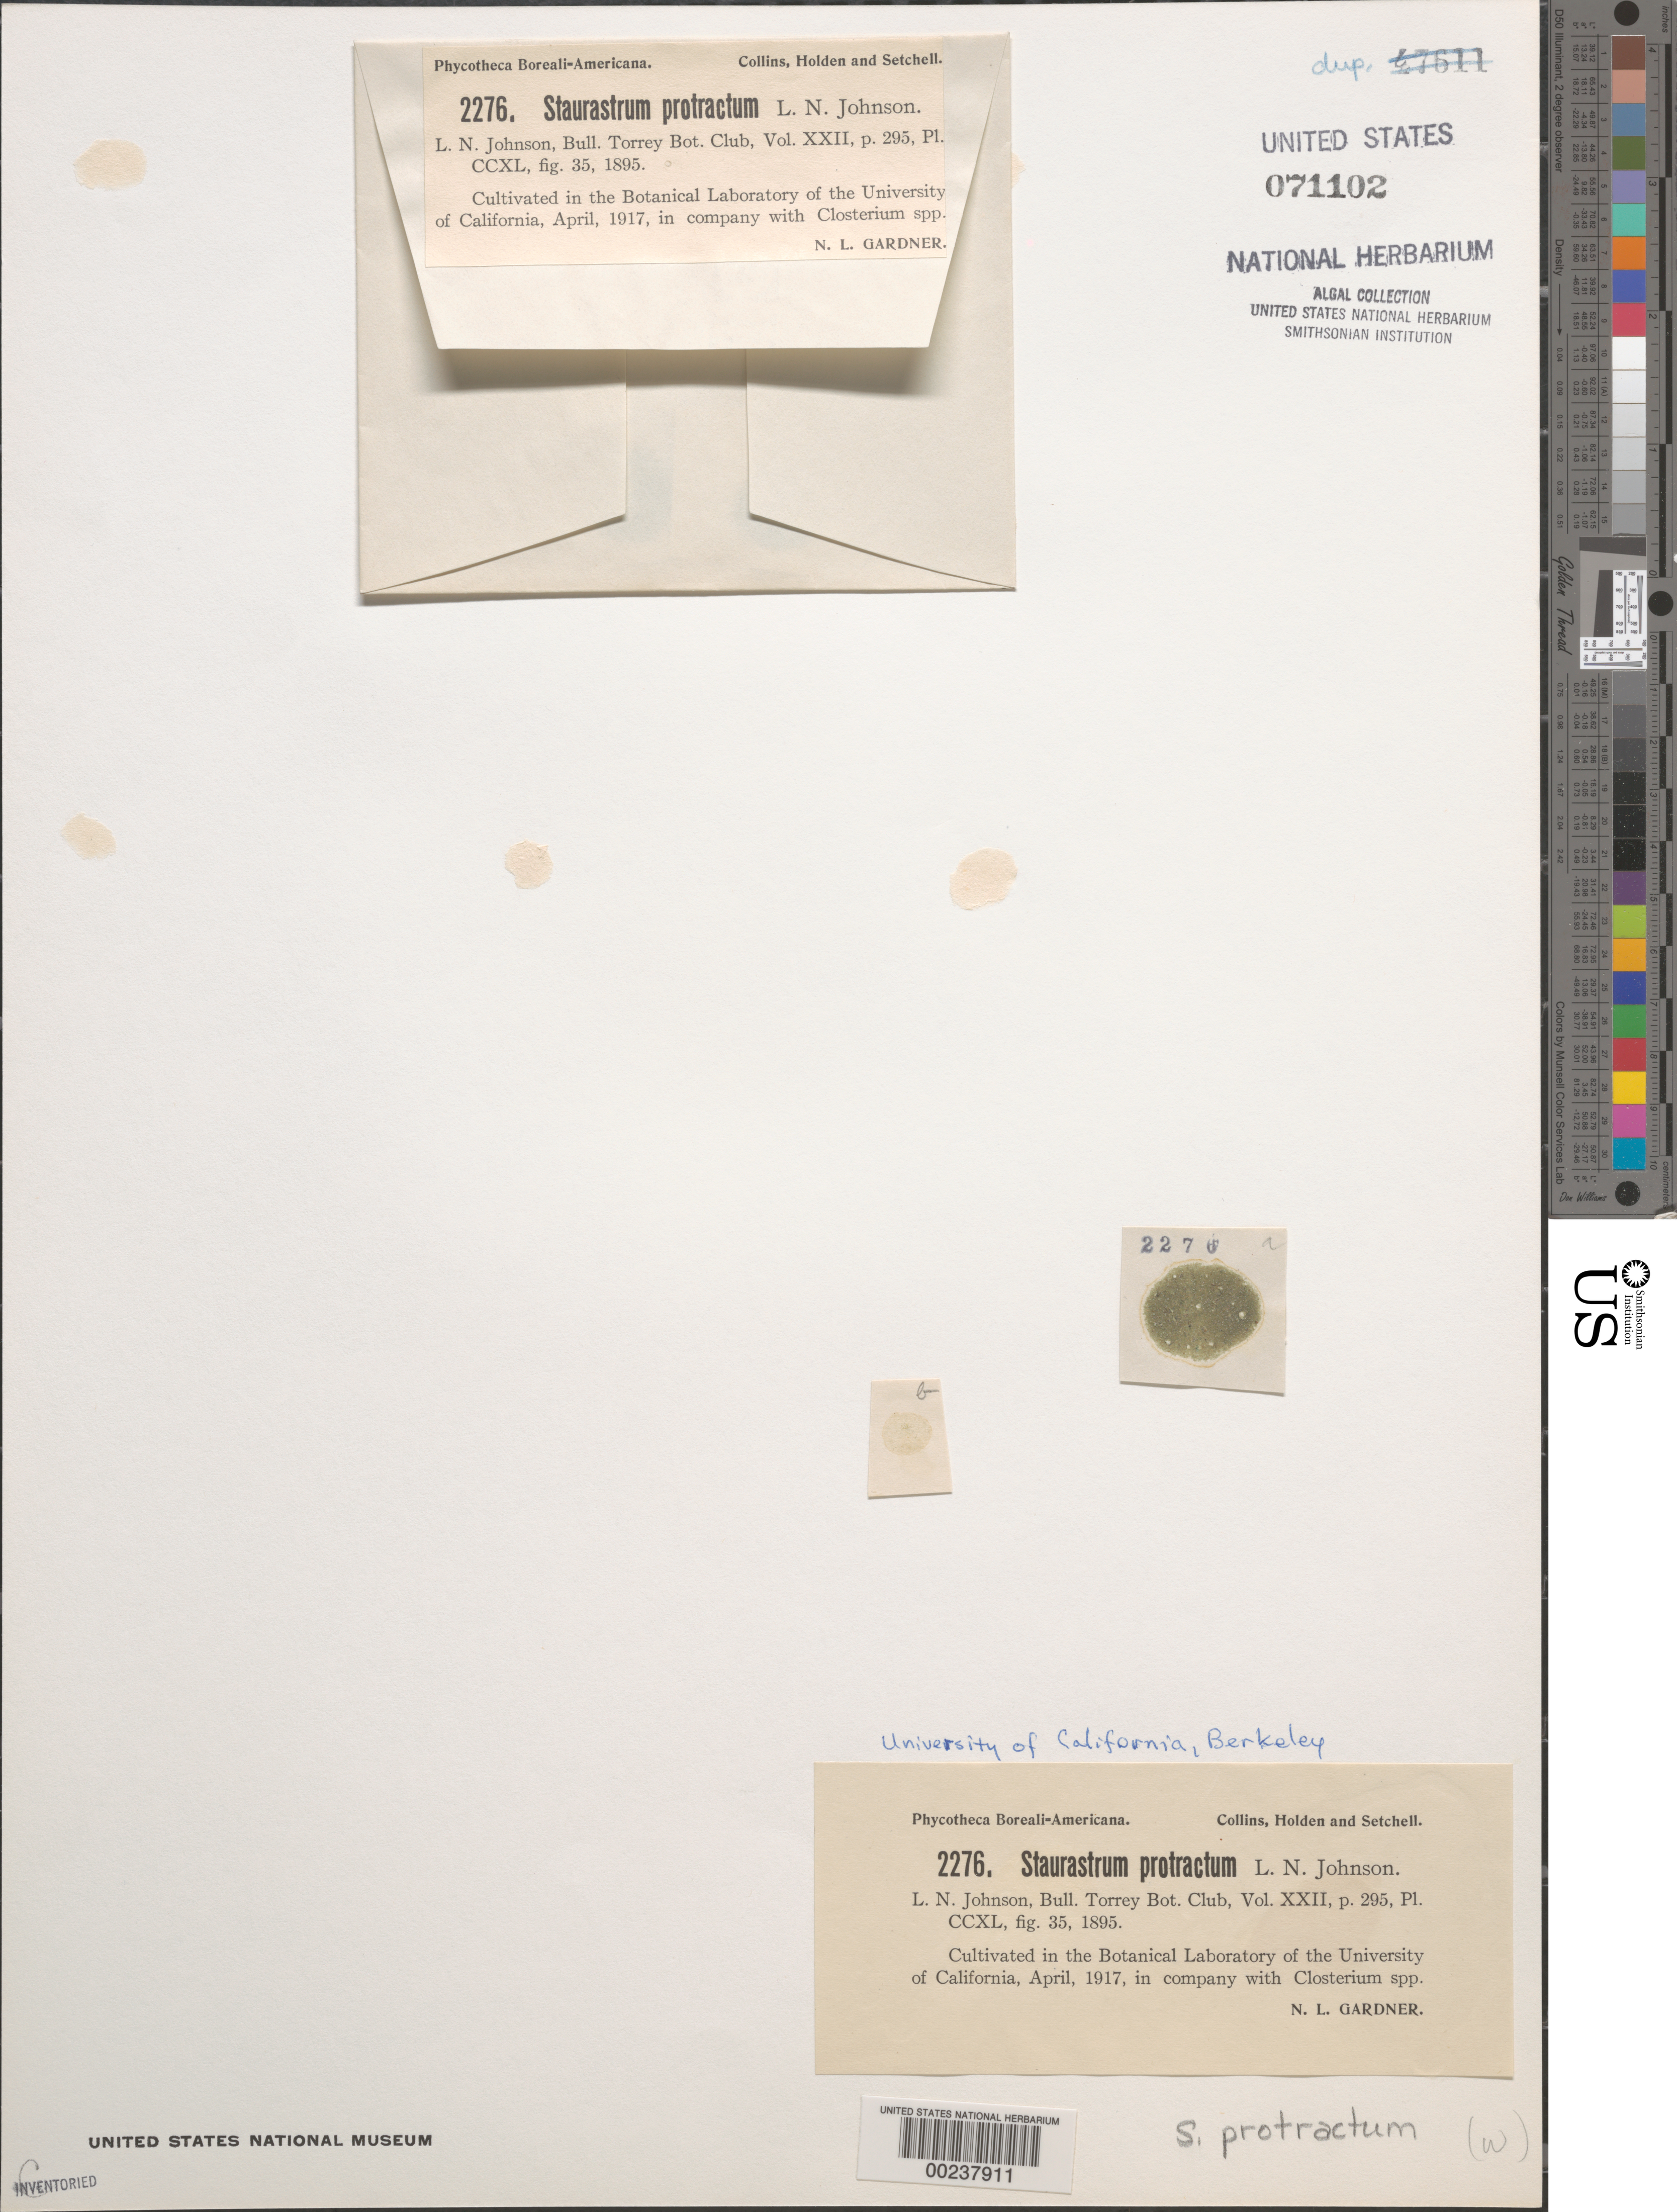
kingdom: Plantae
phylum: Charophyta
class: Zygnematophyceae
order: Zygnematales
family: Desmidiaceae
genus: Staurastrum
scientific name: Staurastrum protractum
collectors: N. Gardner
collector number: PB-A 2276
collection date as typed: Apr 1917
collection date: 1917-04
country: United States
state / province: California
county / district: Alameda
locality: Berkeley, University of California, botanical laboratory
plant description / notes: Collins, Holden & Setchell, Phycotheca Boreali-Americana; cultured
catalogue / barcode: US 71102